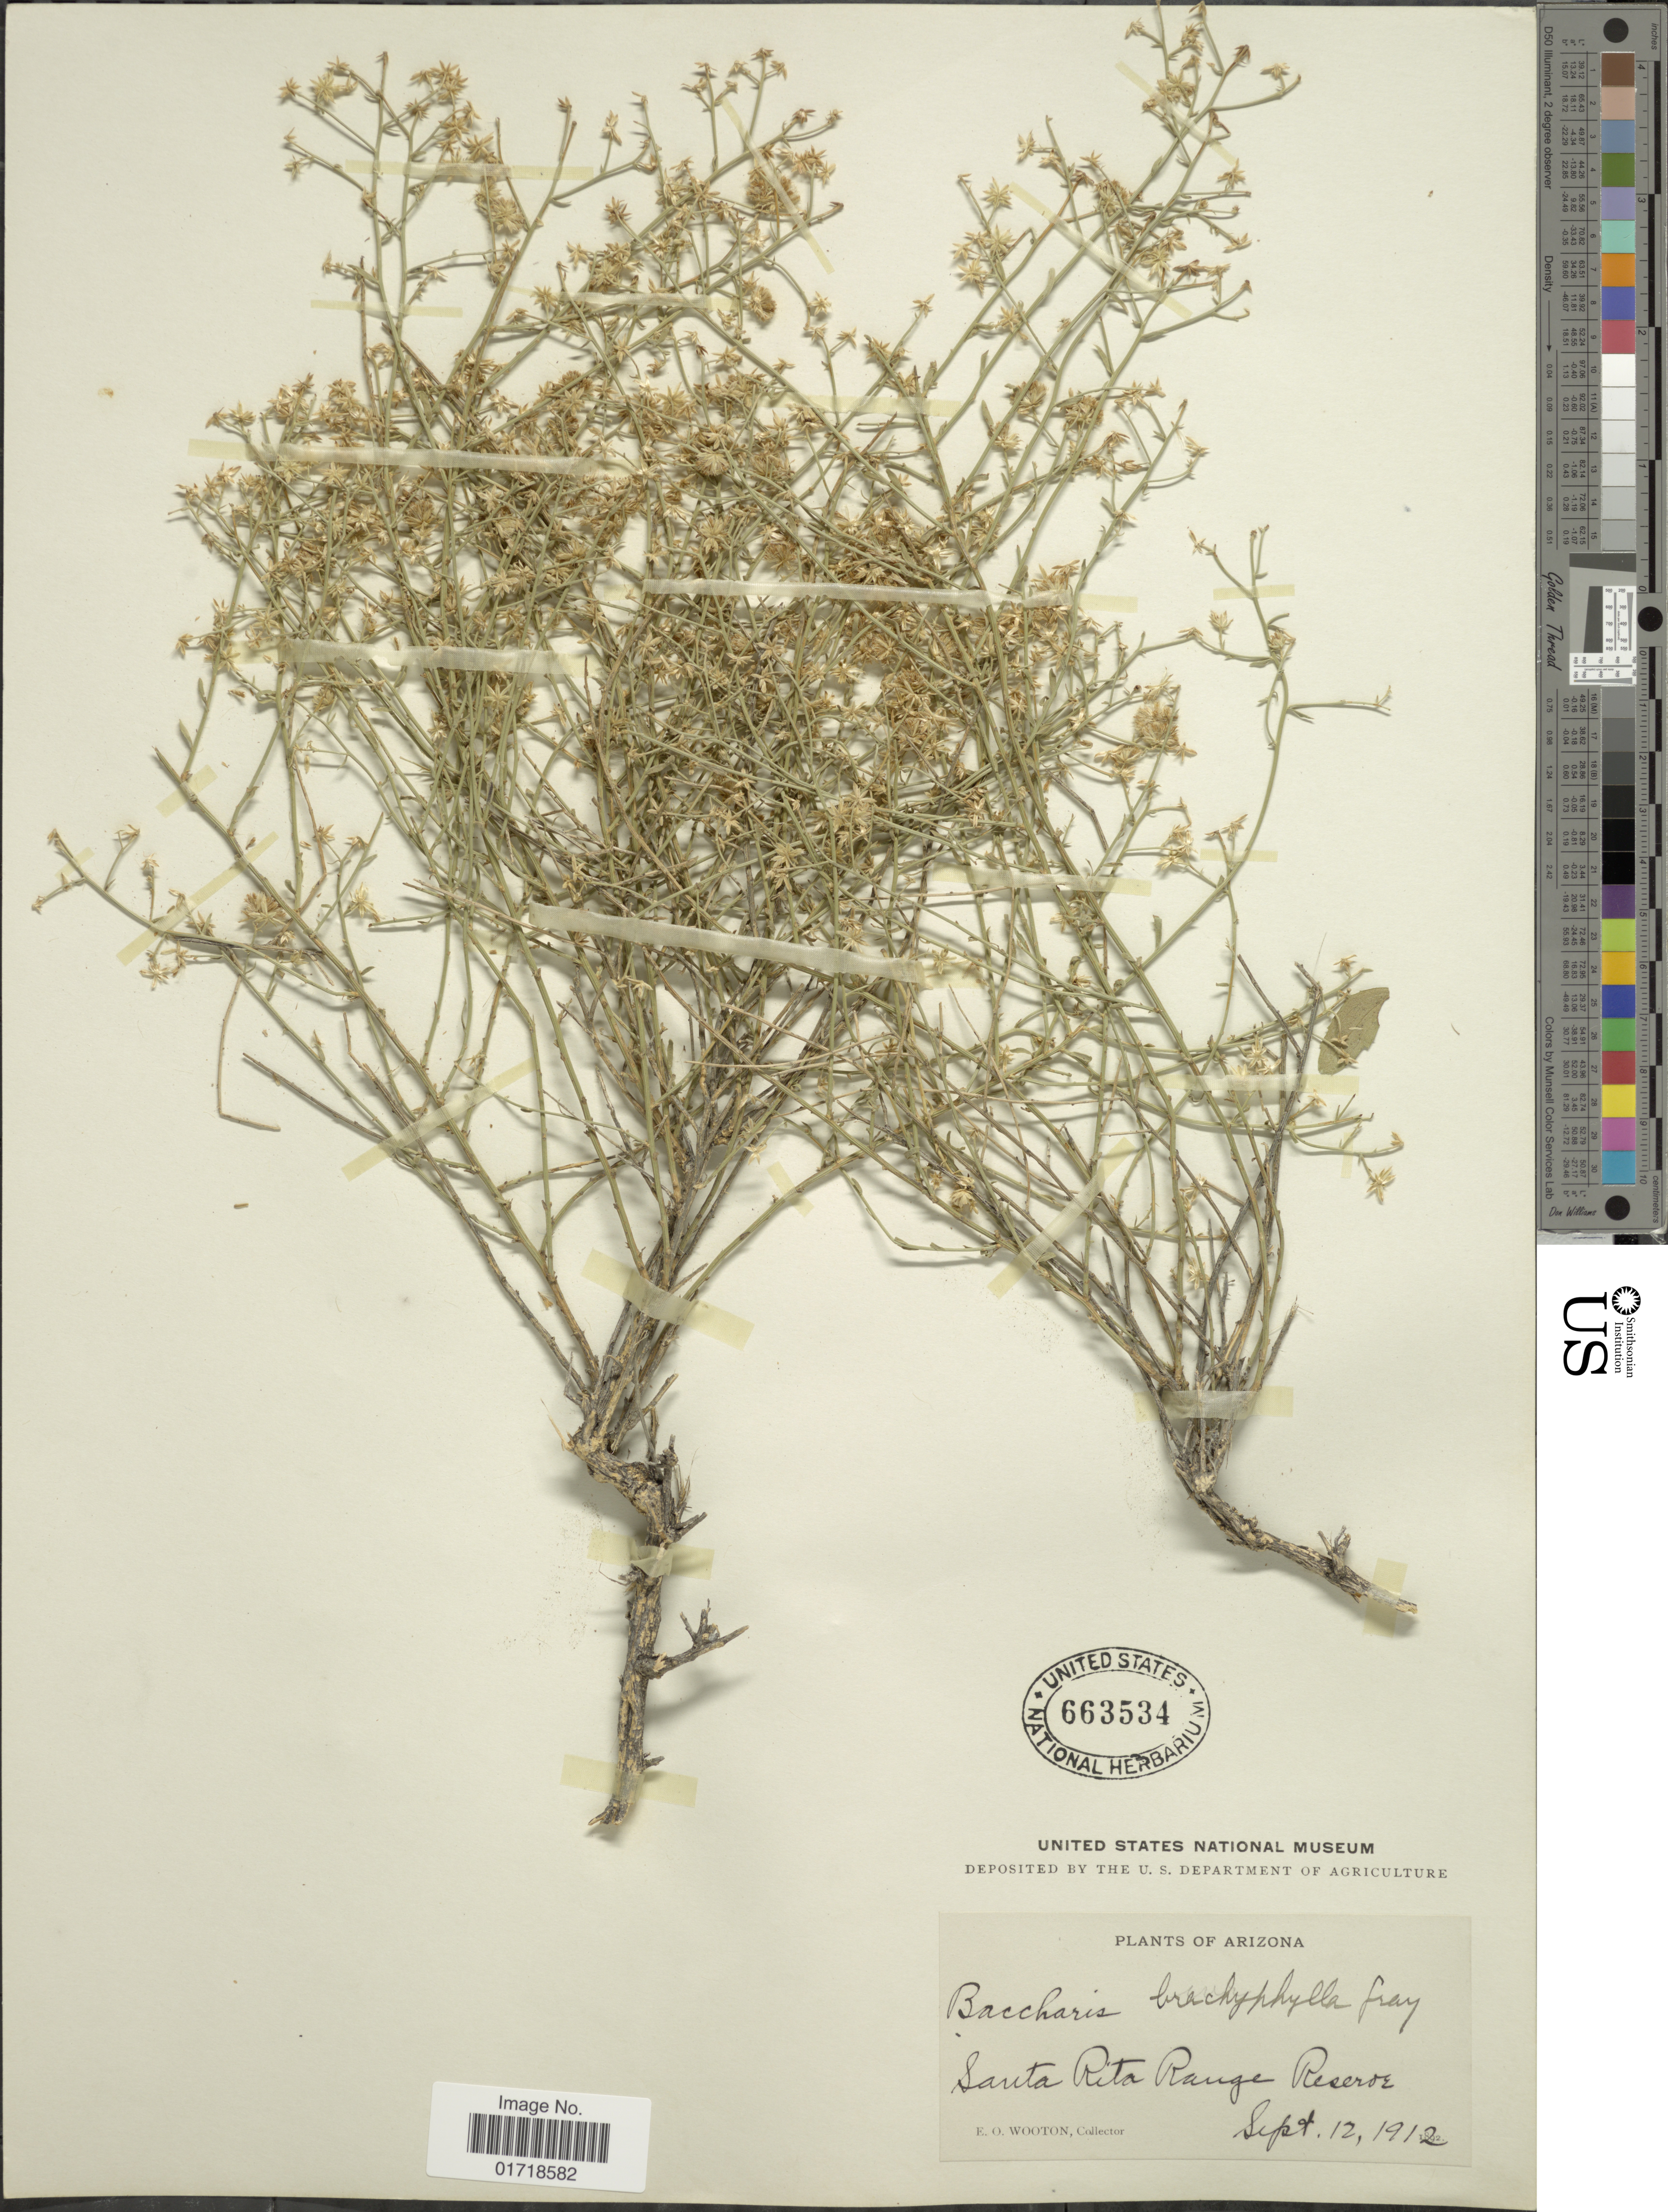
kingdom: Plantae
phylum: Tracheophyta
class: Magnoliopsida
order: Asterales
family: Asteraceae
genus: Baccharis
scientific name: Baccharis brachyphylla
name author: A. Gray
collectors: E. O. Wooton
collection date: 1912-09-12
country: United States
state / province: Arizona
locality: Santa Rita Range Reserve.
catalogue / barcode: US 663534